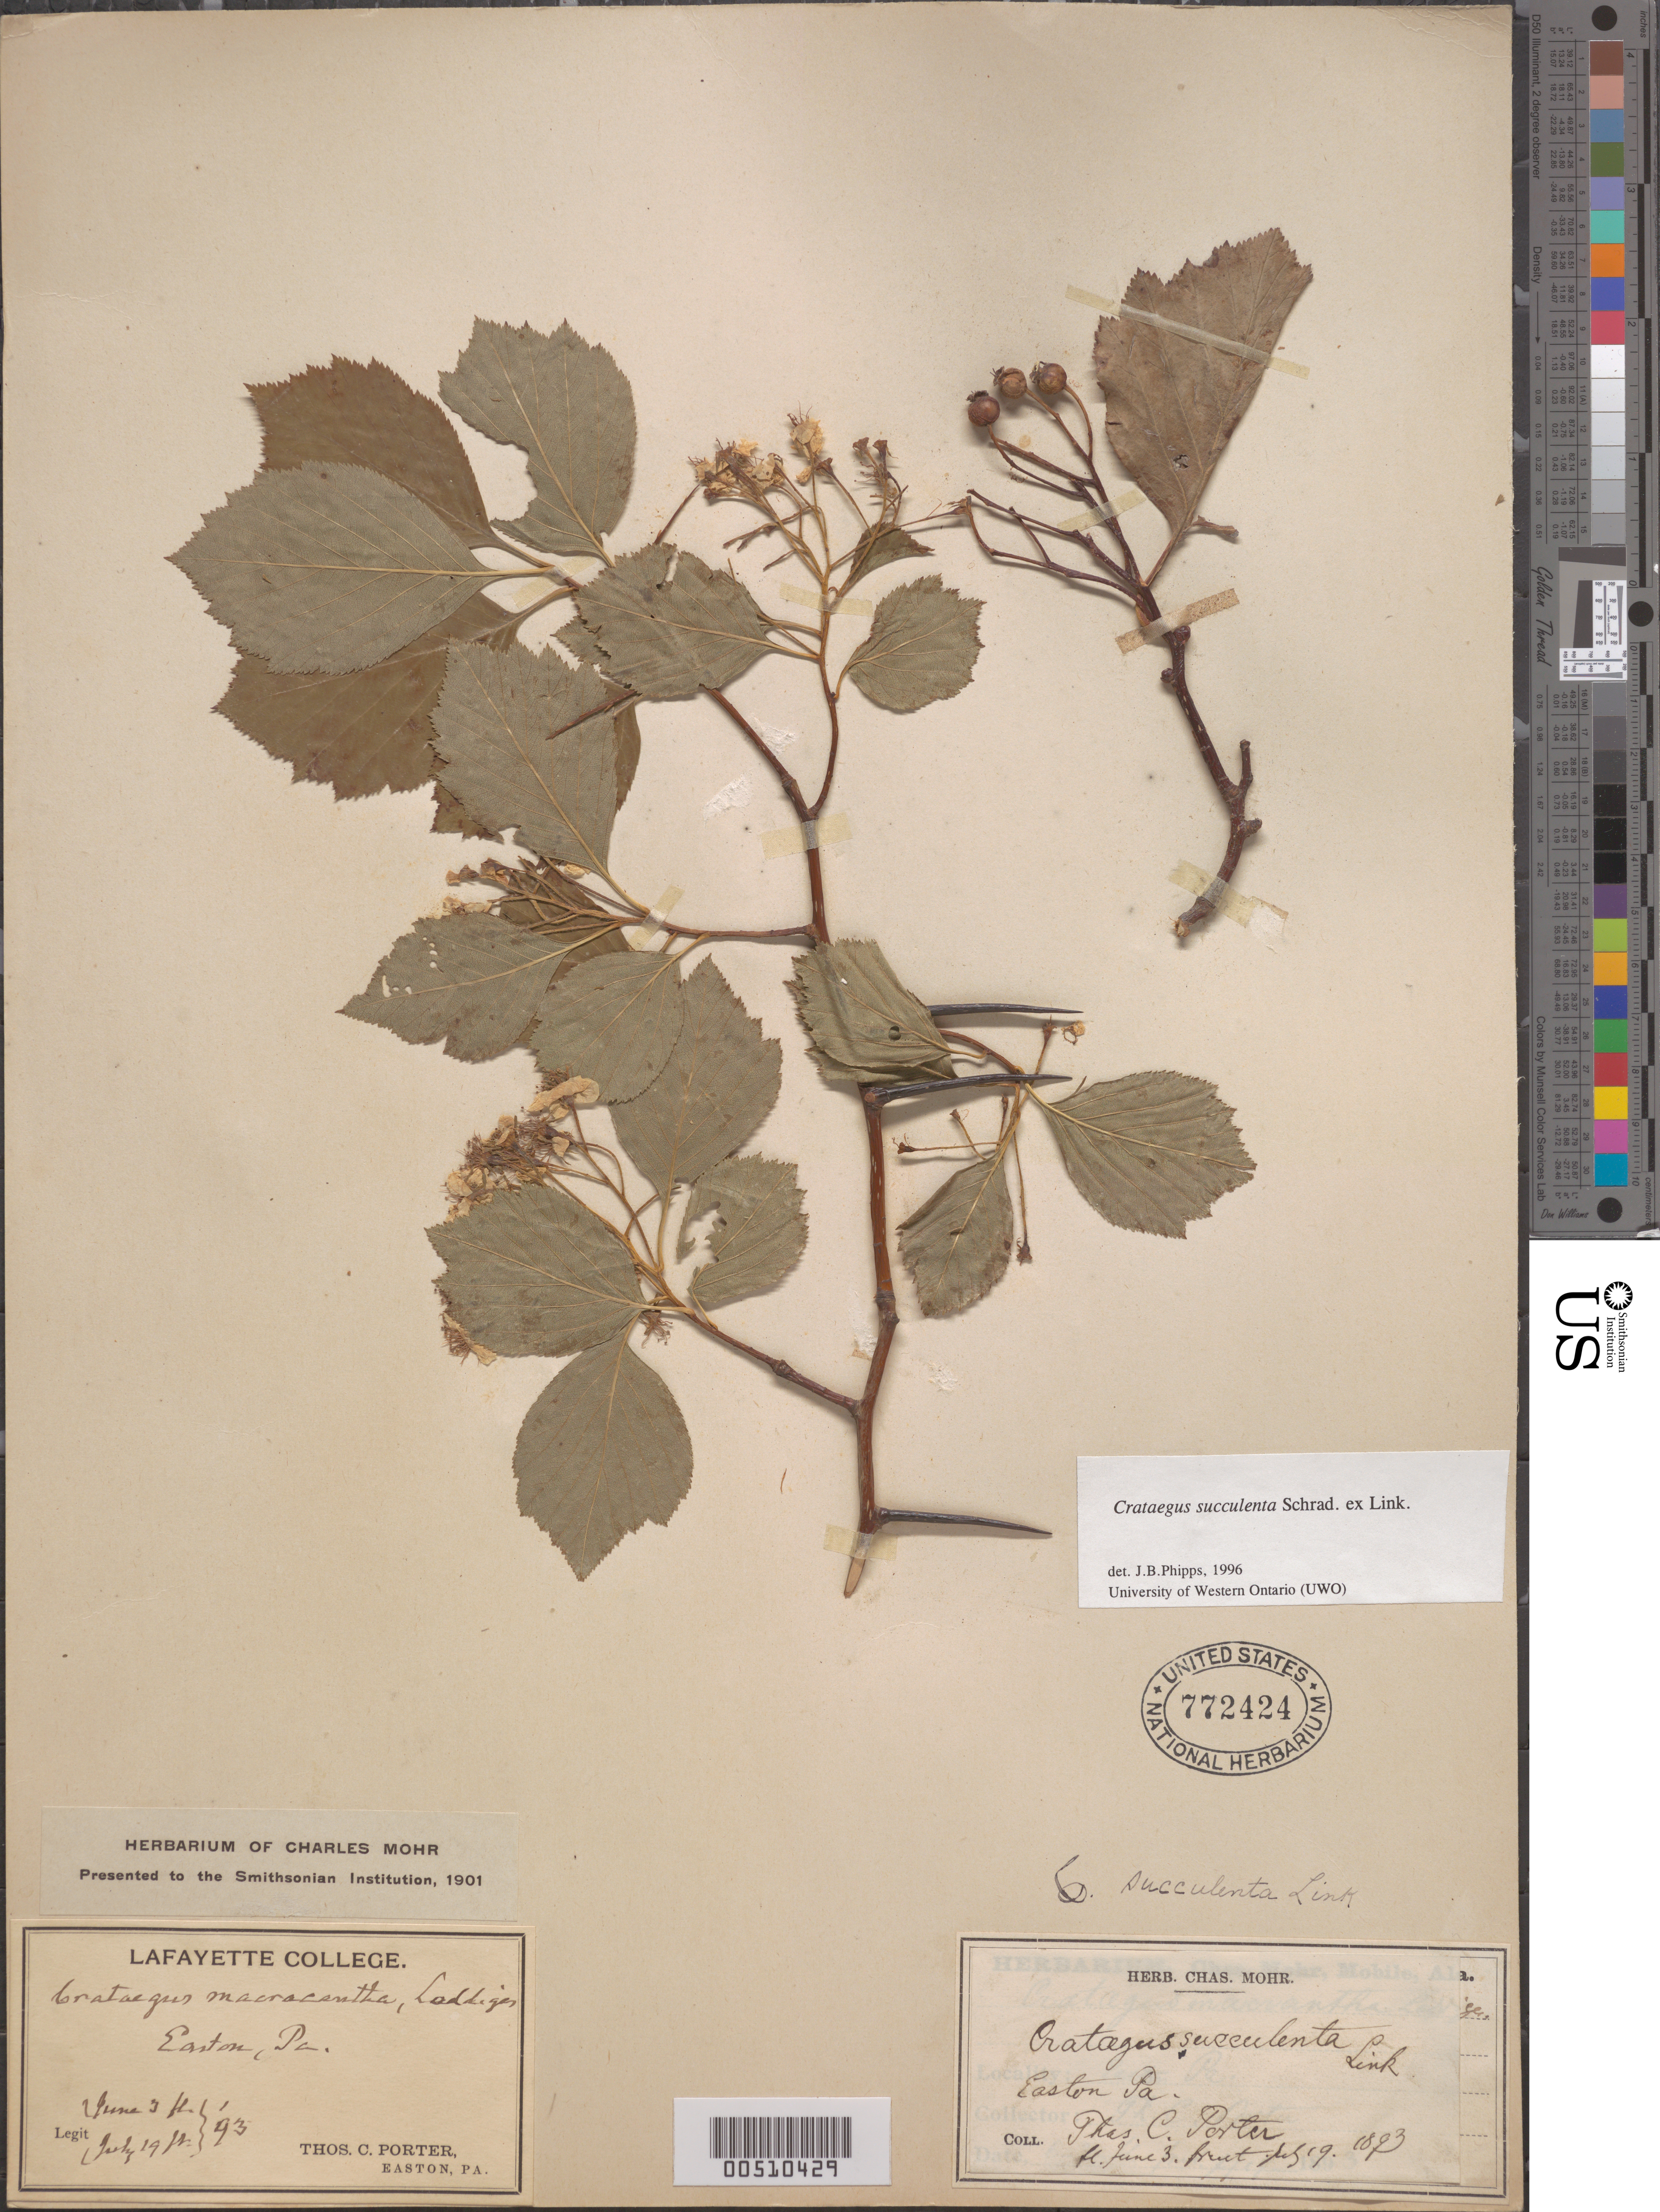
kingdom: Plantae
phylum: Tracheophyta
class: Magnoliopsida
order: Rosales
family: Rosaceae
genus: Crataegus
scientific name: Crataegus succulenta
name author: Schrad. ex Link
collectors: T. C. Porter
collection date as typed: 03 Jun 1893 and 19 Jul 1893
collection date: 1893-06-03,1893-07-19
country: United States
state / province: Pennsylvania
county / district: Northampton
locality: Easton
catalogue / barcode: US 772424